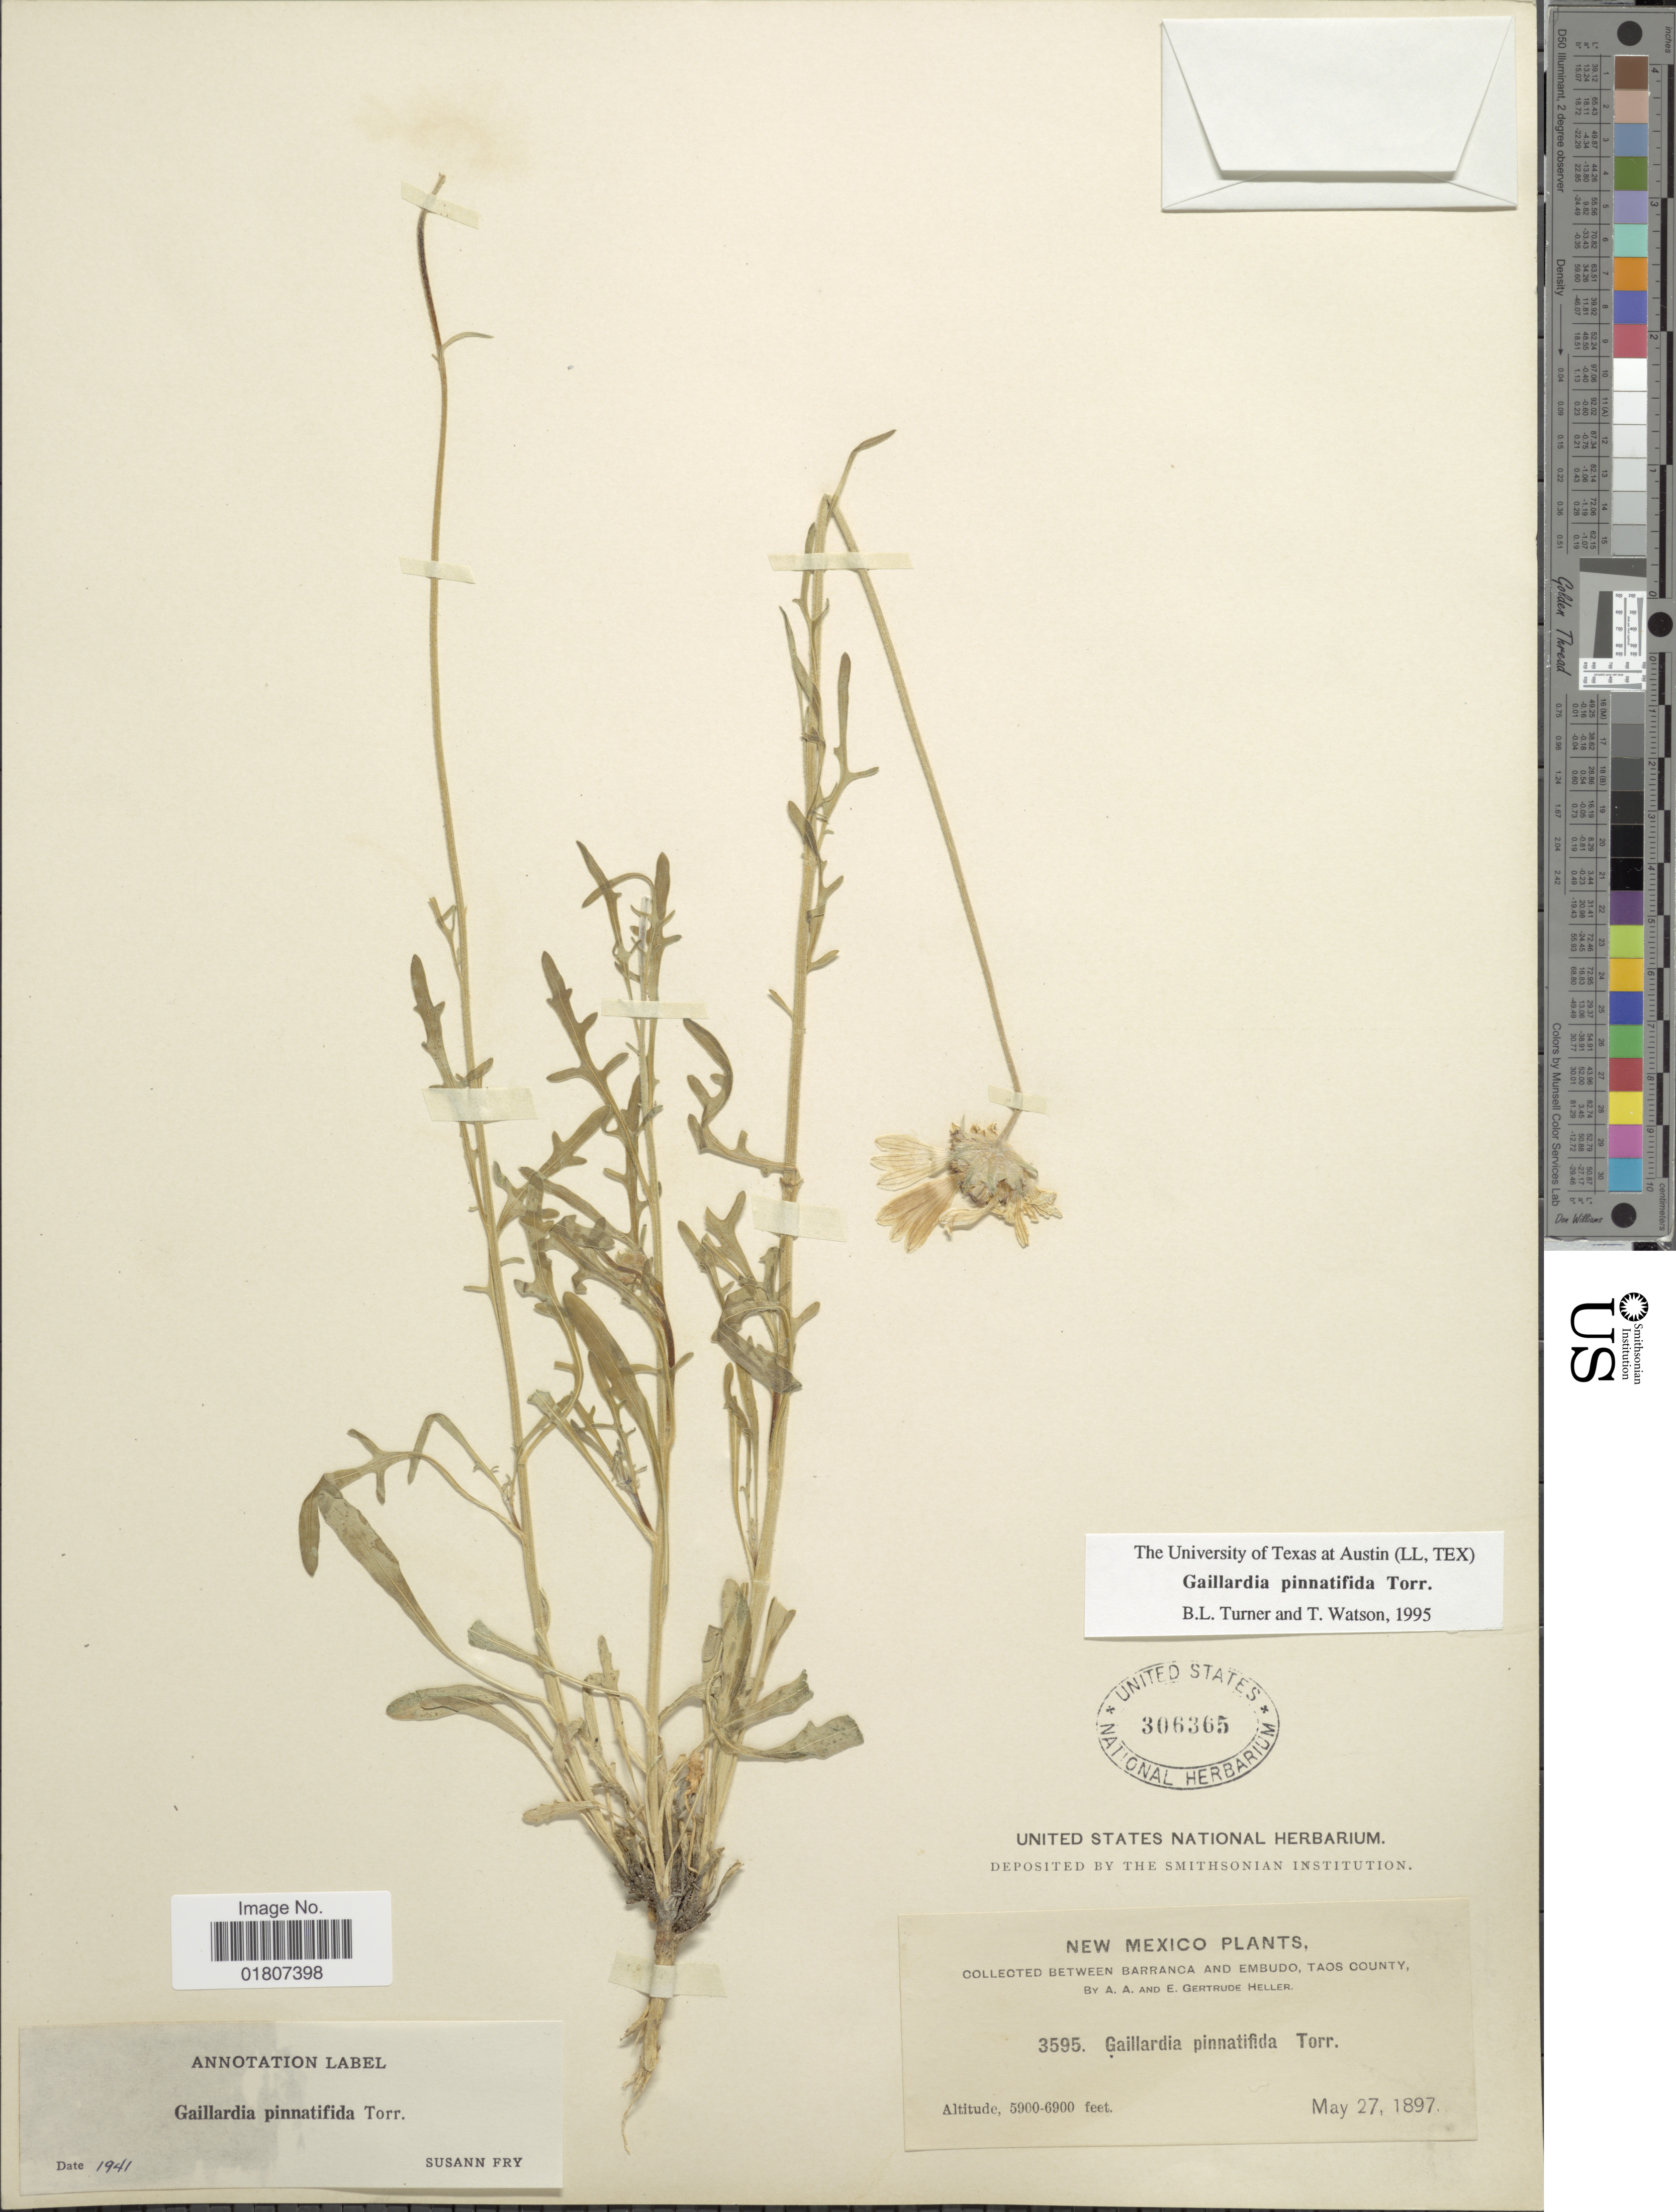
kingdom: Plantae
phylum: Tracheophyta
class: Magnoliopsida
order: Asterales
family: Asteraceae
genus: Gaillardia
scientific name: Gaillardia pinnatifida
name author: Torr.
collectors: A. A. Heller & E. G. Heller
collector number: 3595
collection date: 1897-05-27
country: United States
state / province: New Mexico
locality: Between Barranca and Embudo, Taos County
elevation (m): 1798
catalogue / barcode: US 306365